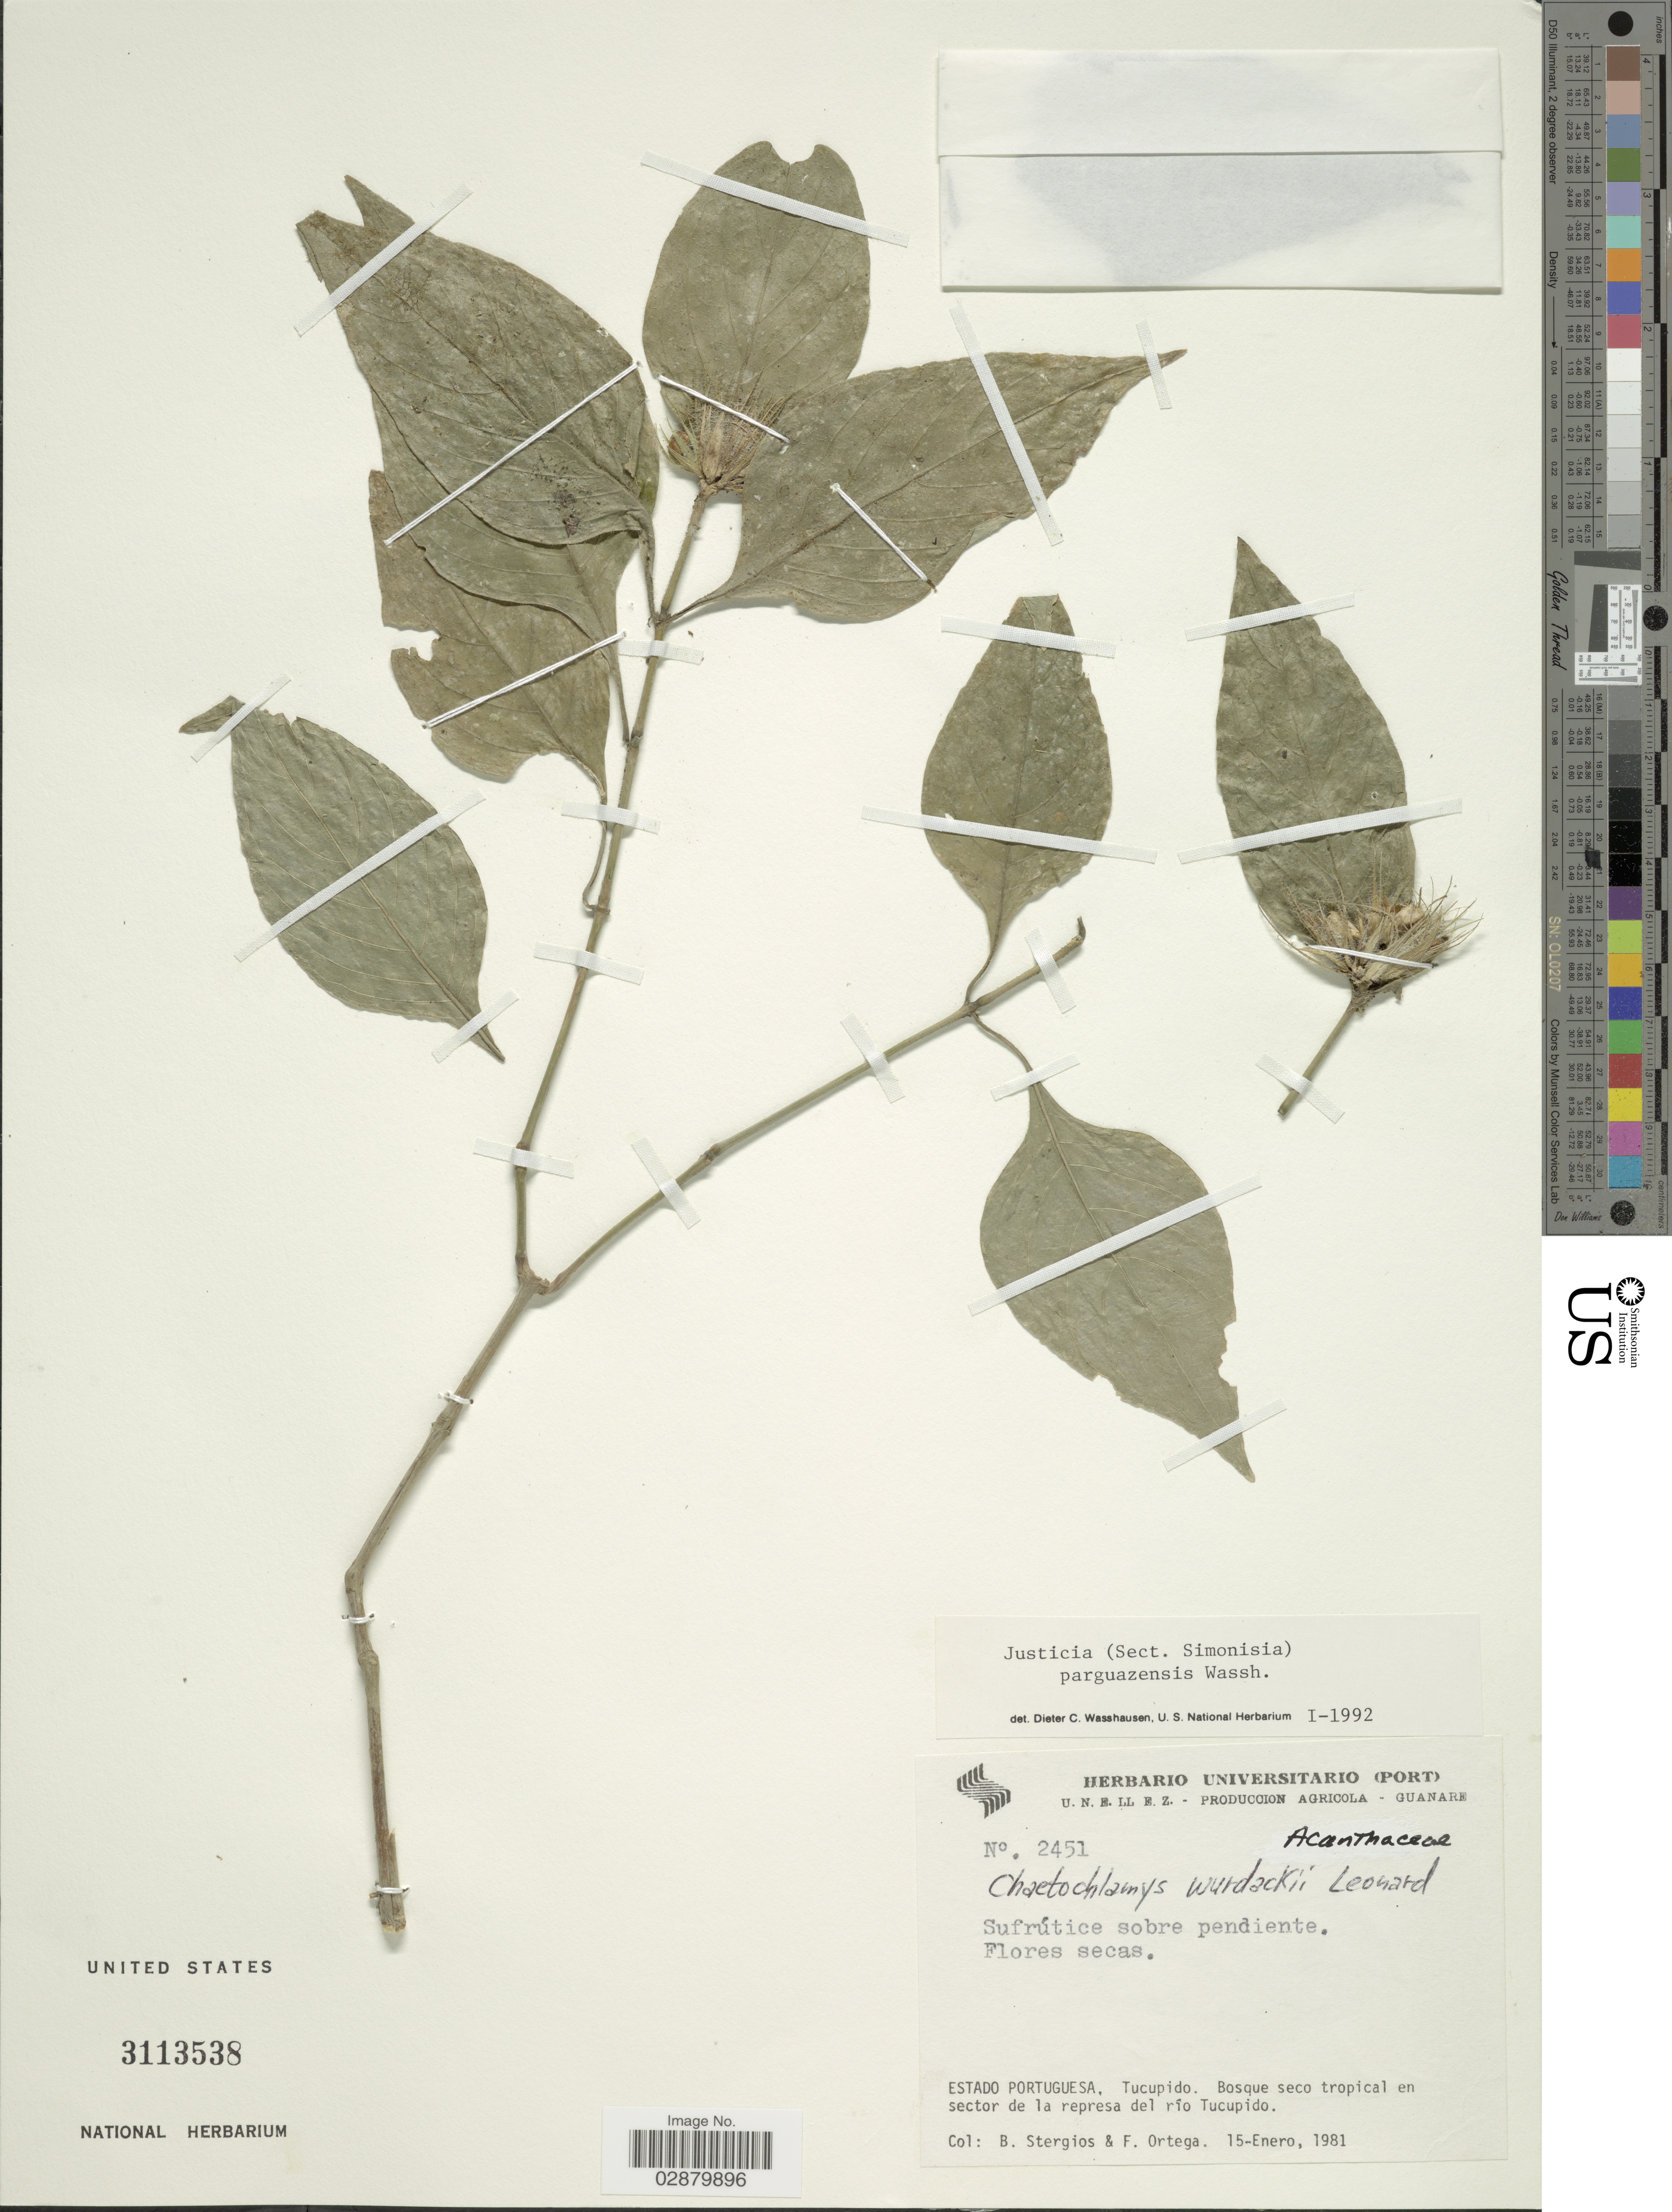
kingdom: Plantae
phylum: Tracheophyta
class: Magnoliopsida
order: Lamiales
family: Acanthaceae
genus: Justicia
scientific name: Justicia parguazensis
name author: Wassh.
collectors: B. G. Stergios & F. J. Ortega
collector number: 2451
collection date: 1981-01-15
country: Venezuela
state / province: Portuguesa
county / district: Tucupido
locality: Represa del río Tucupido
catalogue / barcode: US 3113538